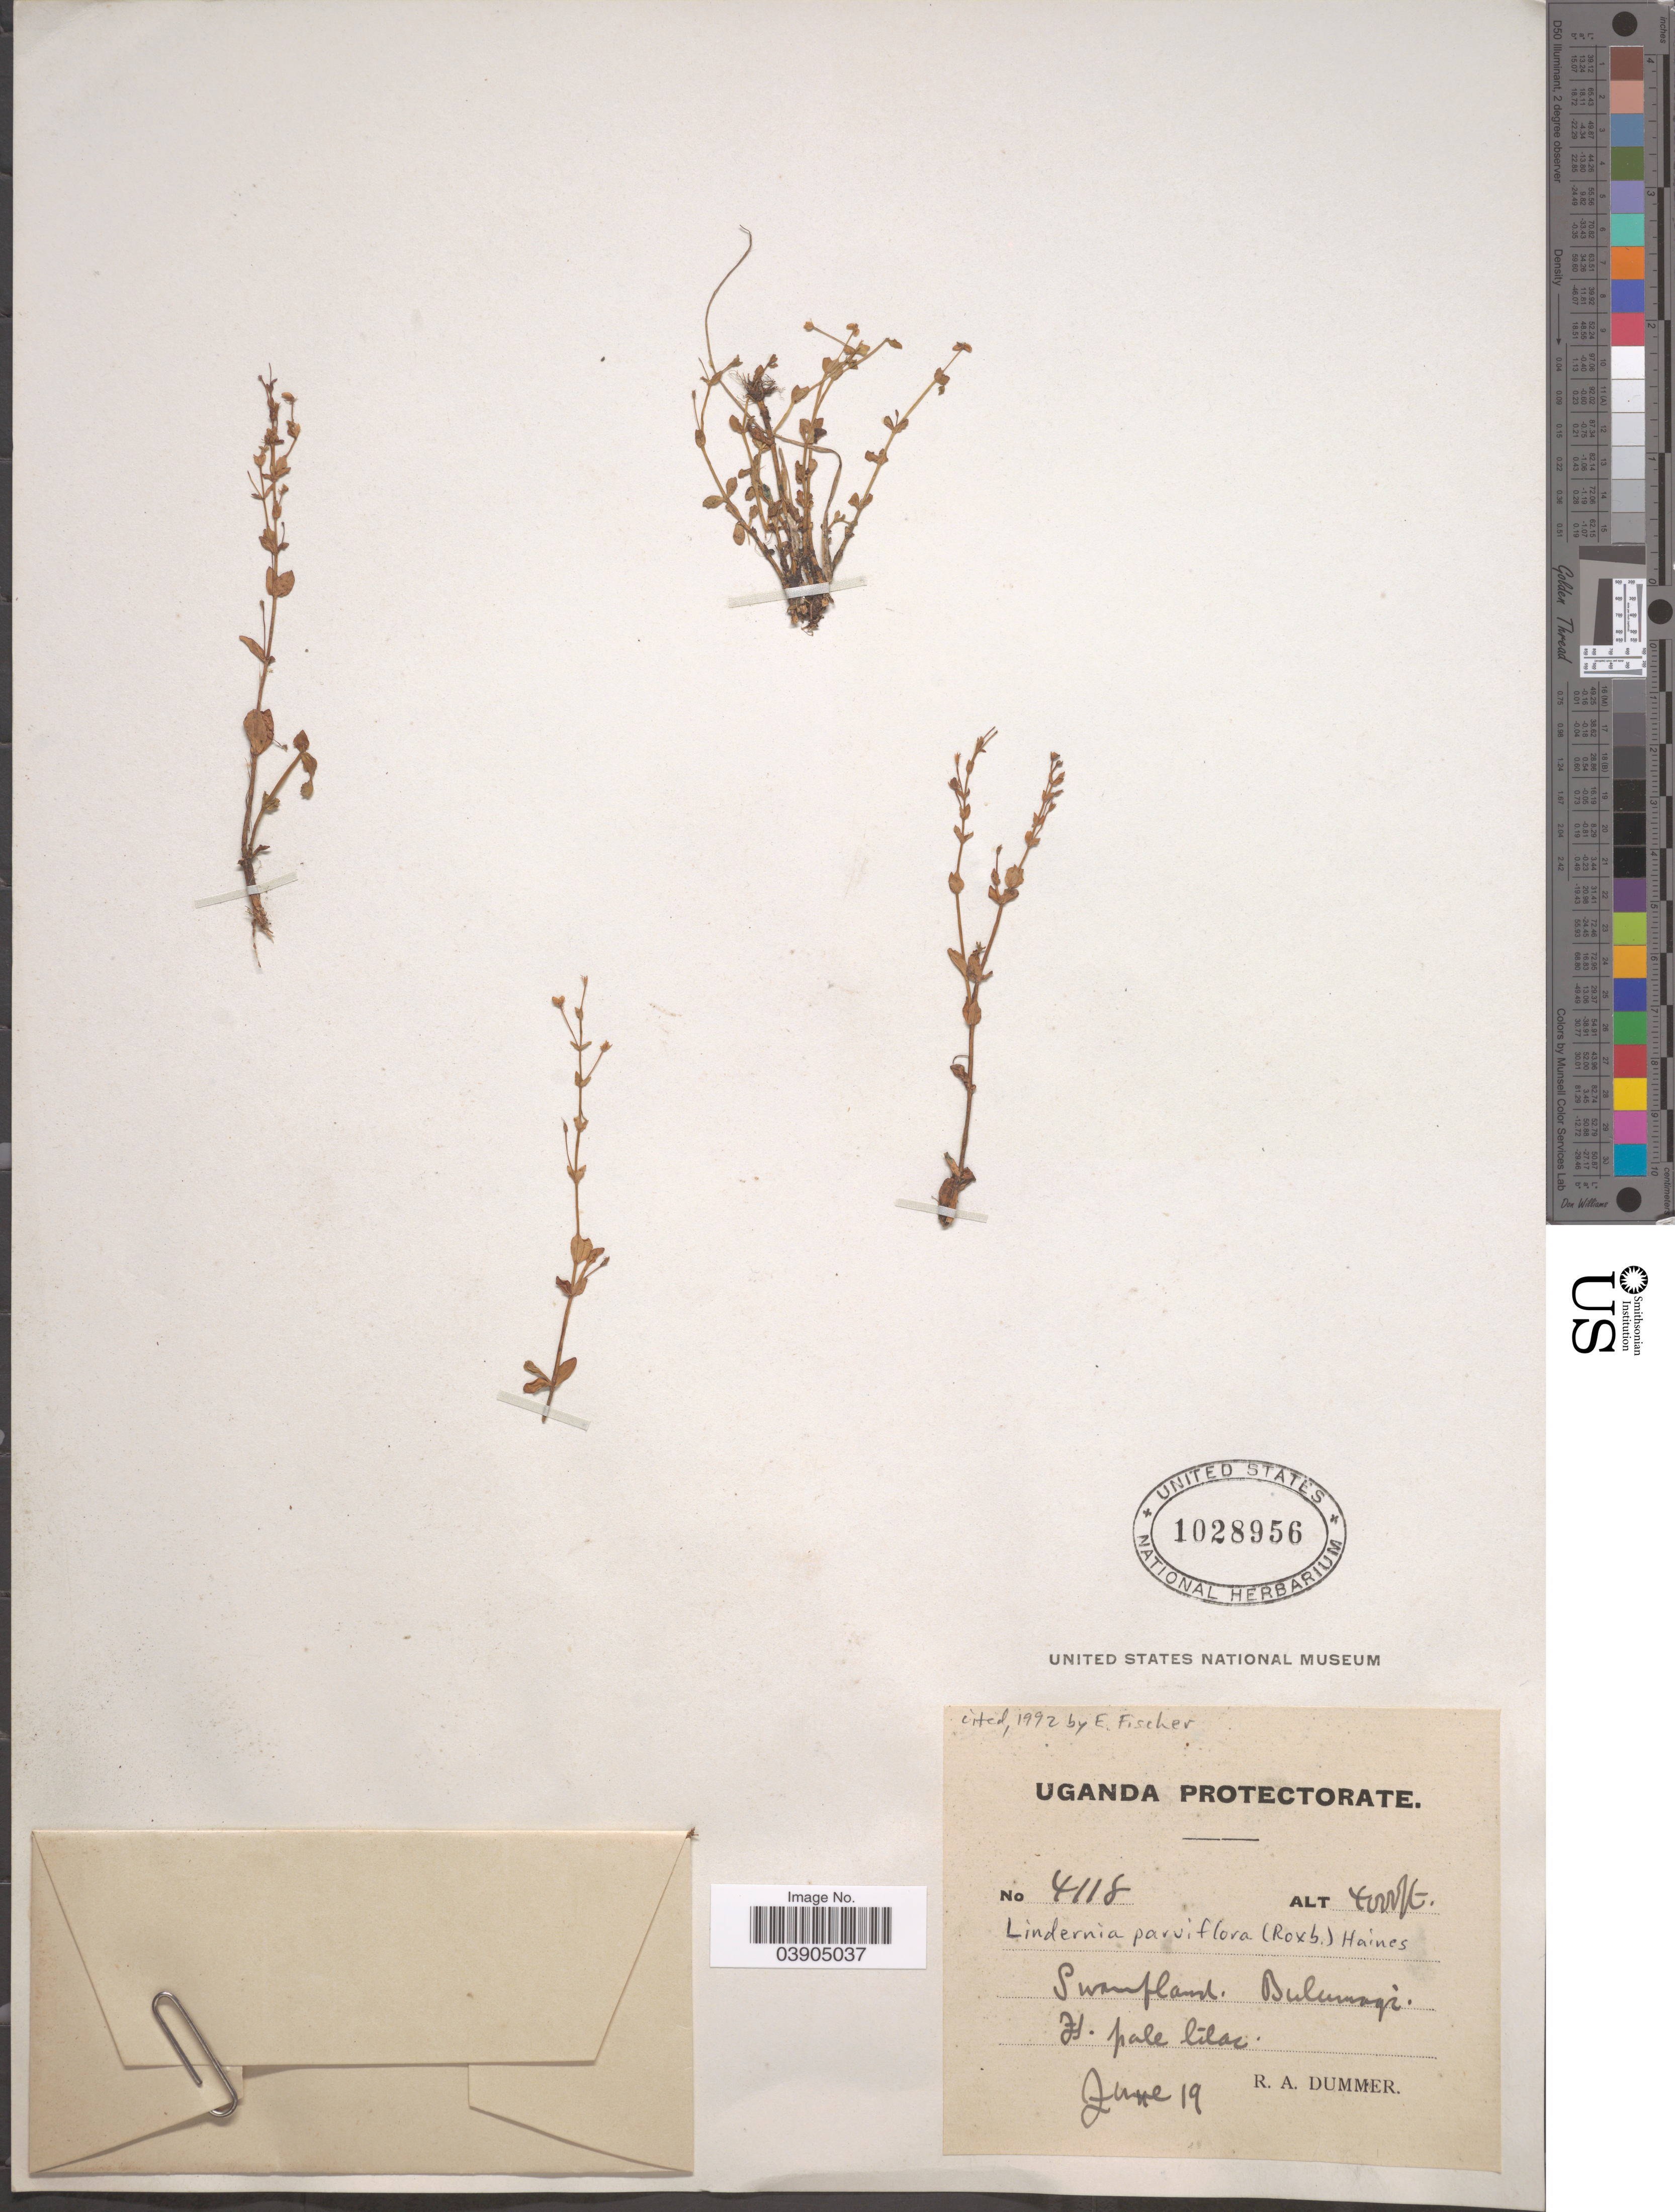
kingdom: Plantae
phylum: Tracheophyta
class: Magnoliopsida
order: Lamiales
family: Linderniaceae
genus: Lindernia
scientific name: Lindernia parviflora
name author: Haines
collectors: R. Dümmer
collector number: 4118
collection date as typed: Transcribed d/m/y: /6/19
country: Uganda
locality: Uganda Protectorate. Bulumagi.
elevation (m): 1219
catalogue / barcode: US 1028956